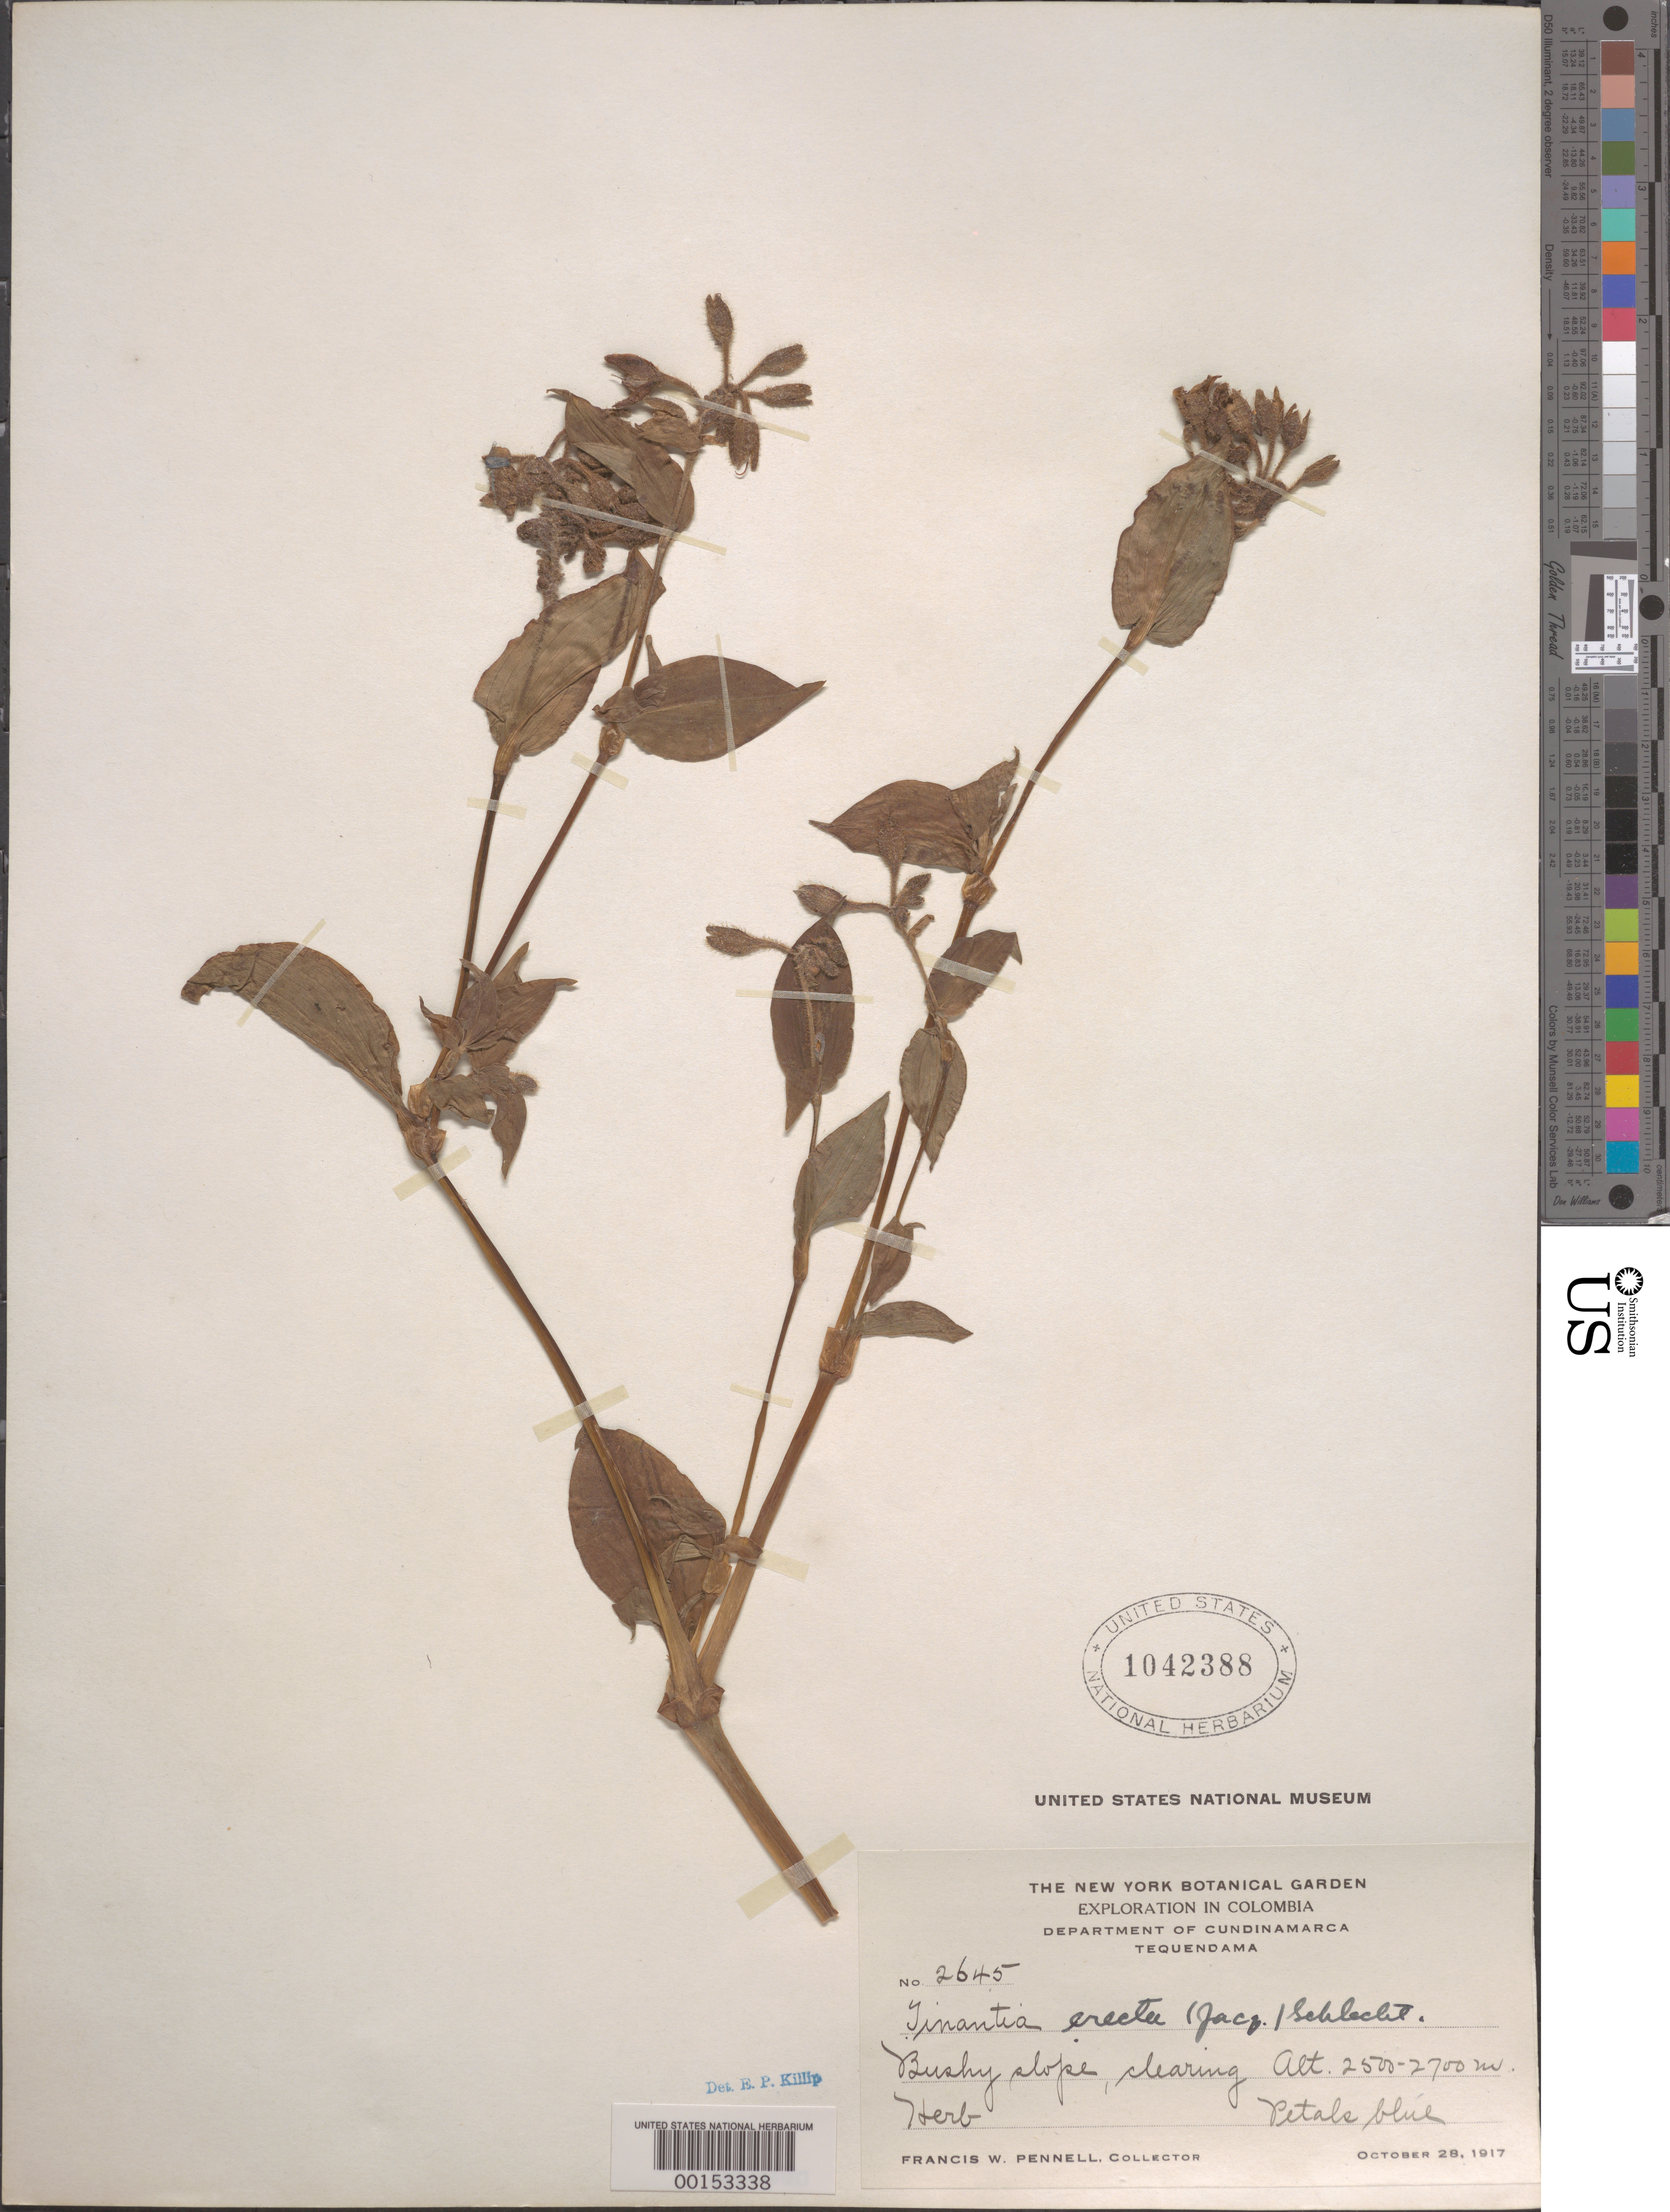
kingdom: Plantae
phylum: Tracheophyta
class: Liliopsida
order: Commelinales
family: Commelinaceae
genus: Tinantia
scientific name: Tinantia erecta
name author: (Jacq.) Fenzl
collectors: F. W. Pennell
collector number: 2645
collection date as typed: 28 Oct 1917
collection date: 1917-10-28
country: Colombia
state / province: Cundinamarca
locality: Tequendama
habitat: Clearing, bushy slope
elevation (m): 2500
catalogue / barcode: US 1042388